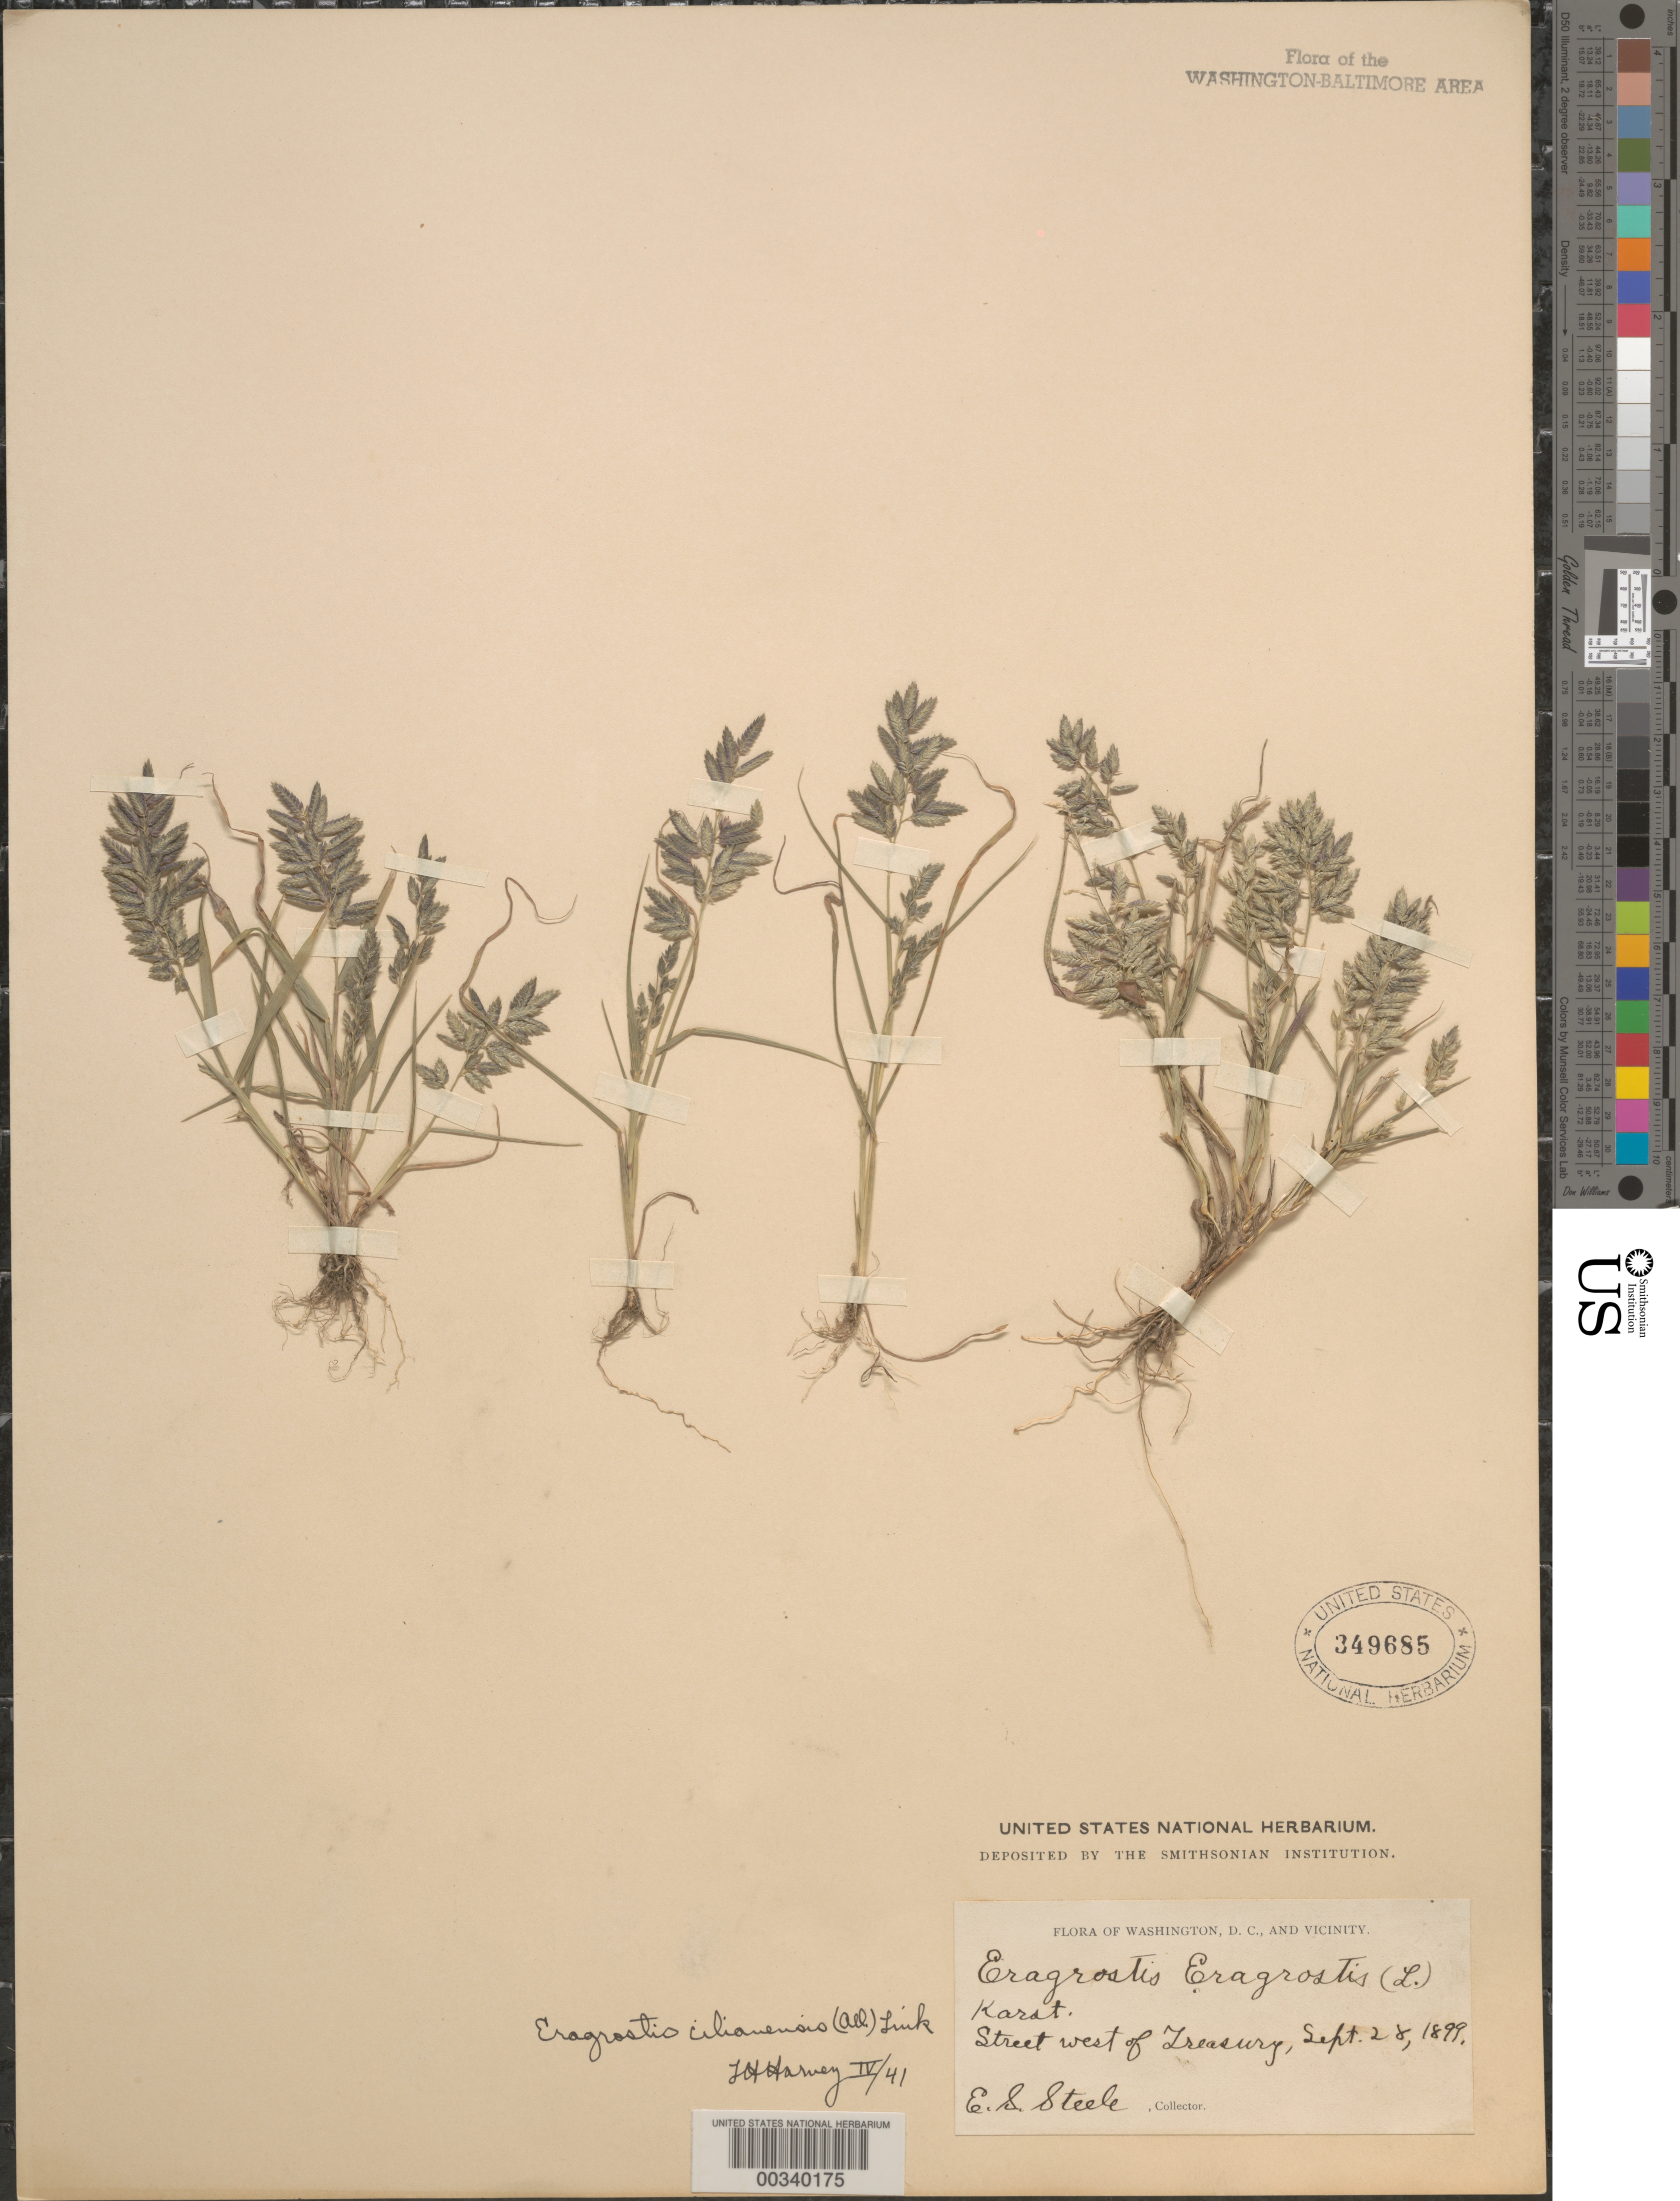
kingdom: Plantae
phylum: Tracheophyta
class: Liliopsida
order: Poales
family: Poaceae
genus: Eragrostis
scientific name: Eragrostis cilianensis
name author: (Bellardi) Vignolo ex Janch.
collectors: E. Steele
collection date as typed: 28 Sep 1899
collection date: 1899-09-28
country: United States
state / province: District of Columbia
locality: West of Treasury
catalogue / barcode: US 349685